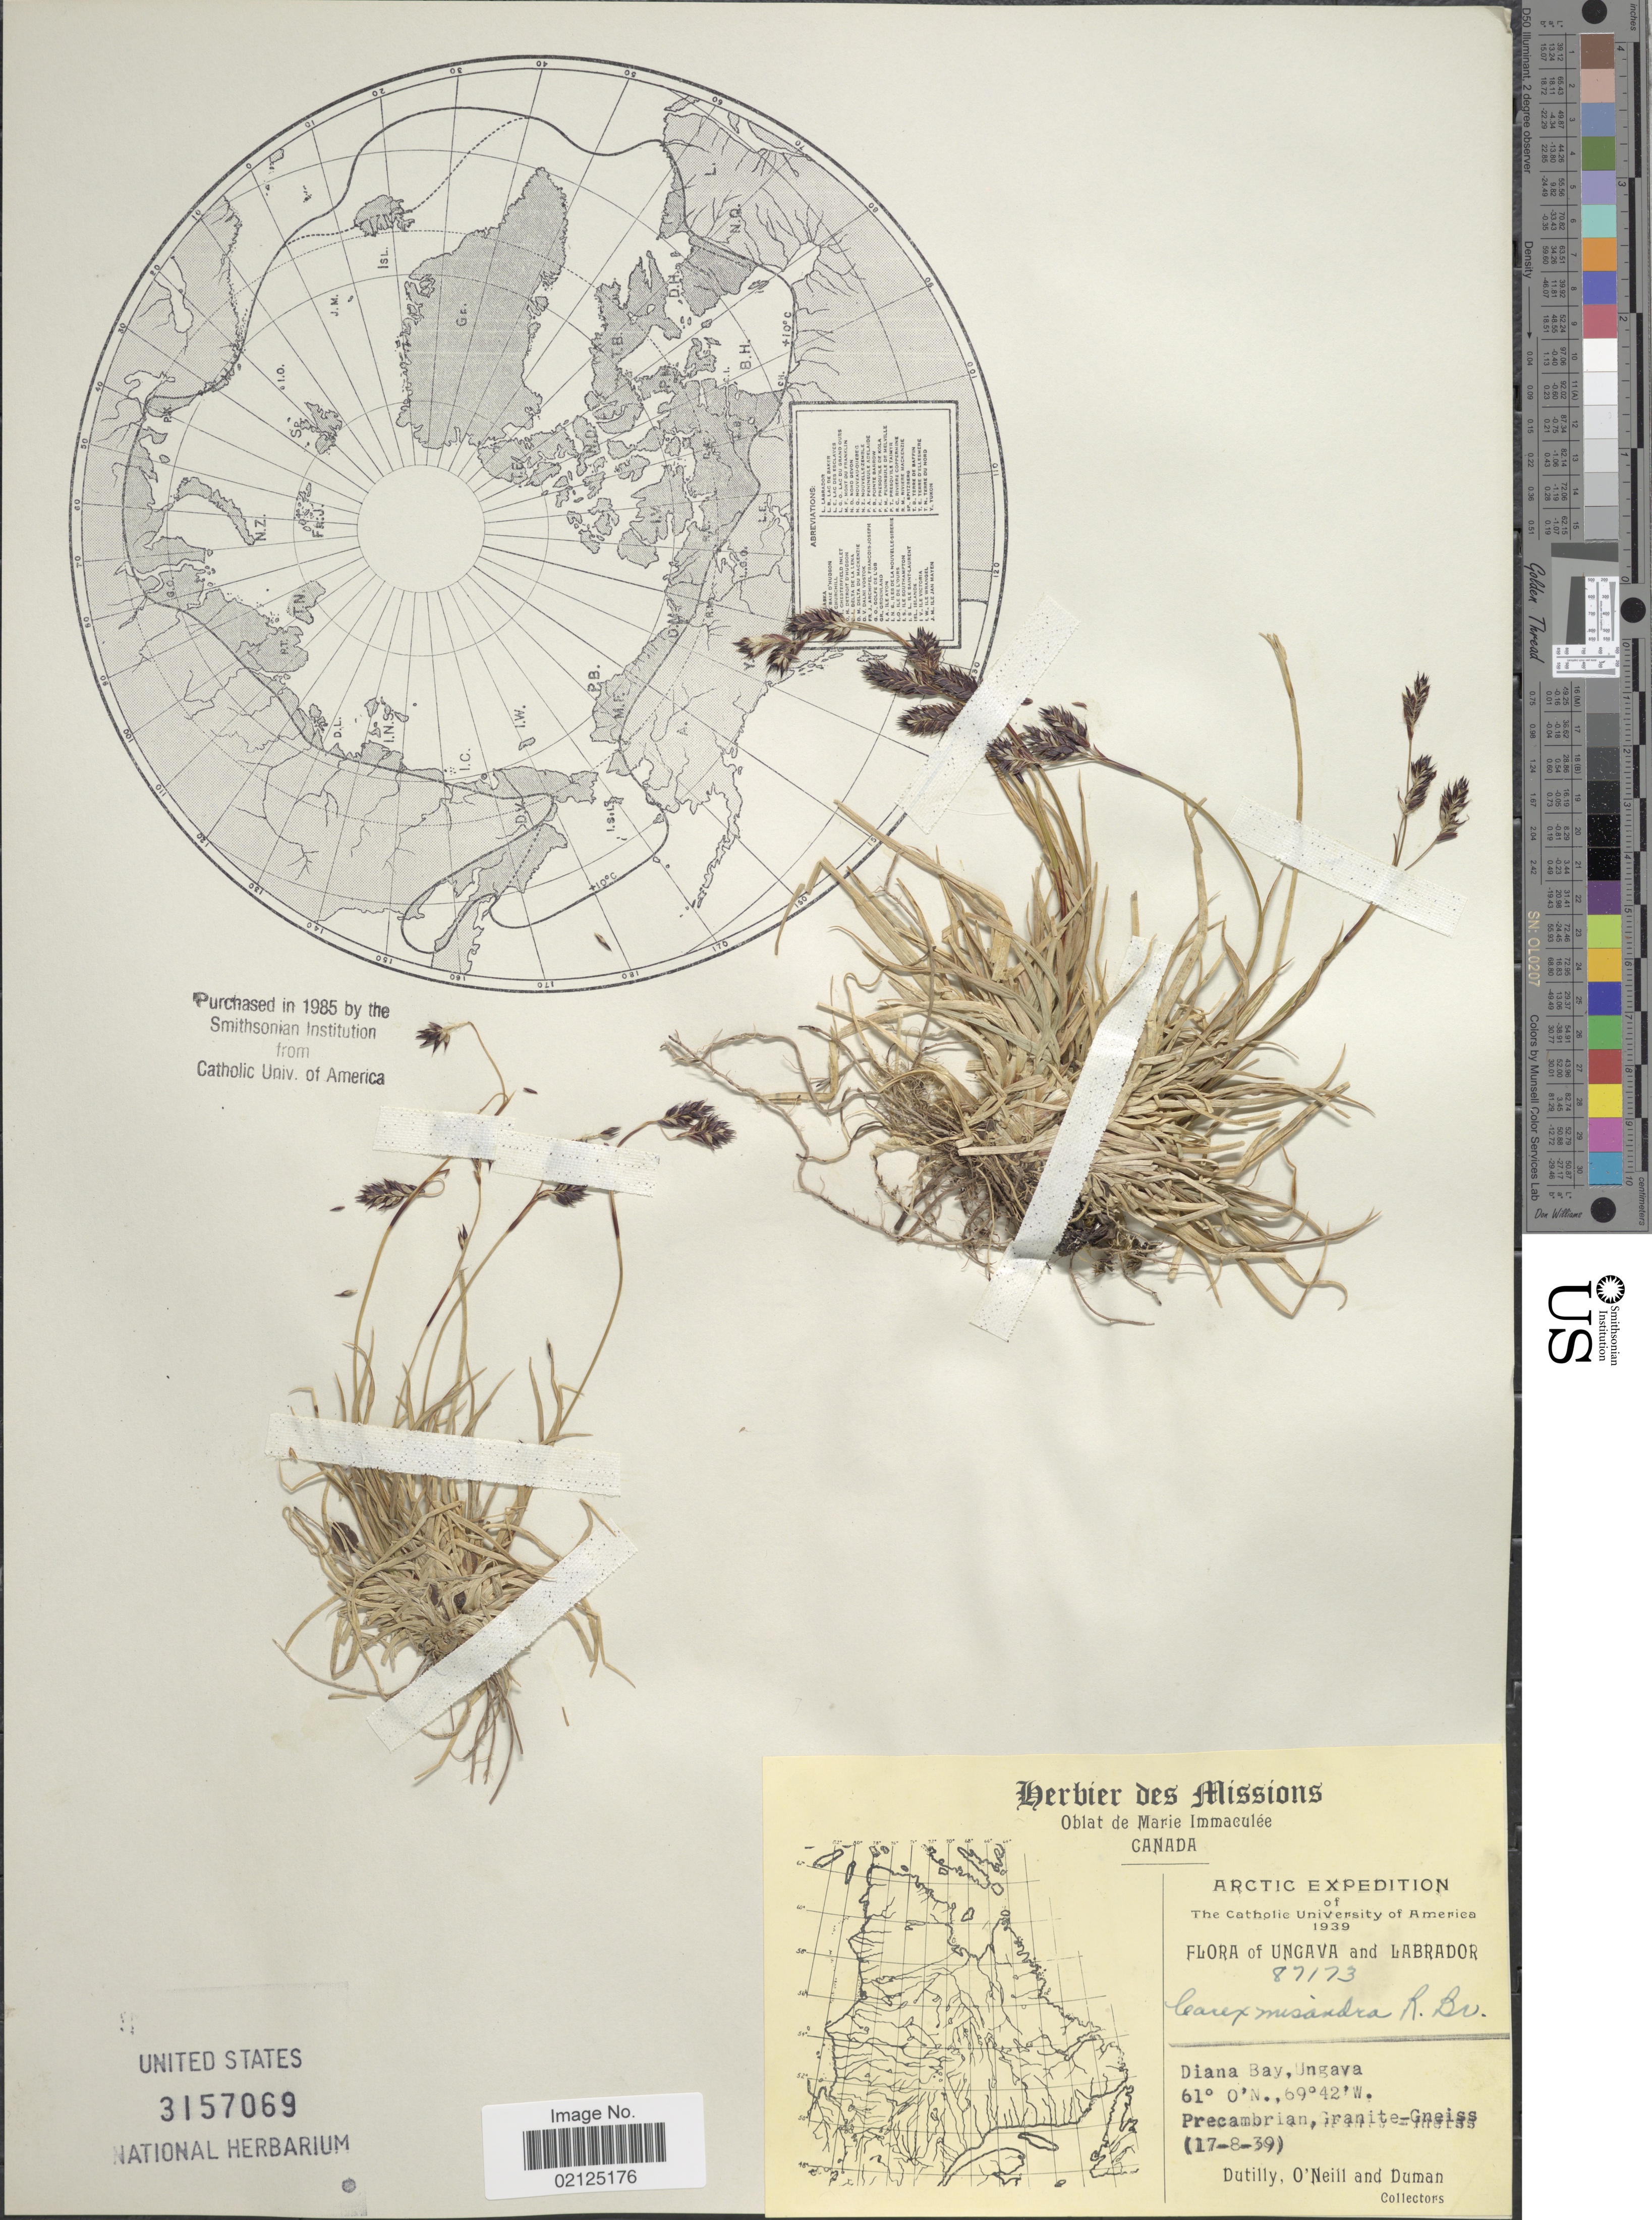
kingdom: Plantae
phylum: Tracheophyta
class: Liliopsida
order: Poales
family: Cyperaceae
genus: Carex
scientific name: Carex fuliginosa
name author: Schkuhr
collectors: -. Dutilly, O' Neill & -. Duman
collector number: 87173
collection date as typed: Transcribed d/m/y: 17/8/39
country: Canada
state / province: Quebec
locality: Arctic, Ungava, Diana Bay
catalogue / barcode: US 3157069